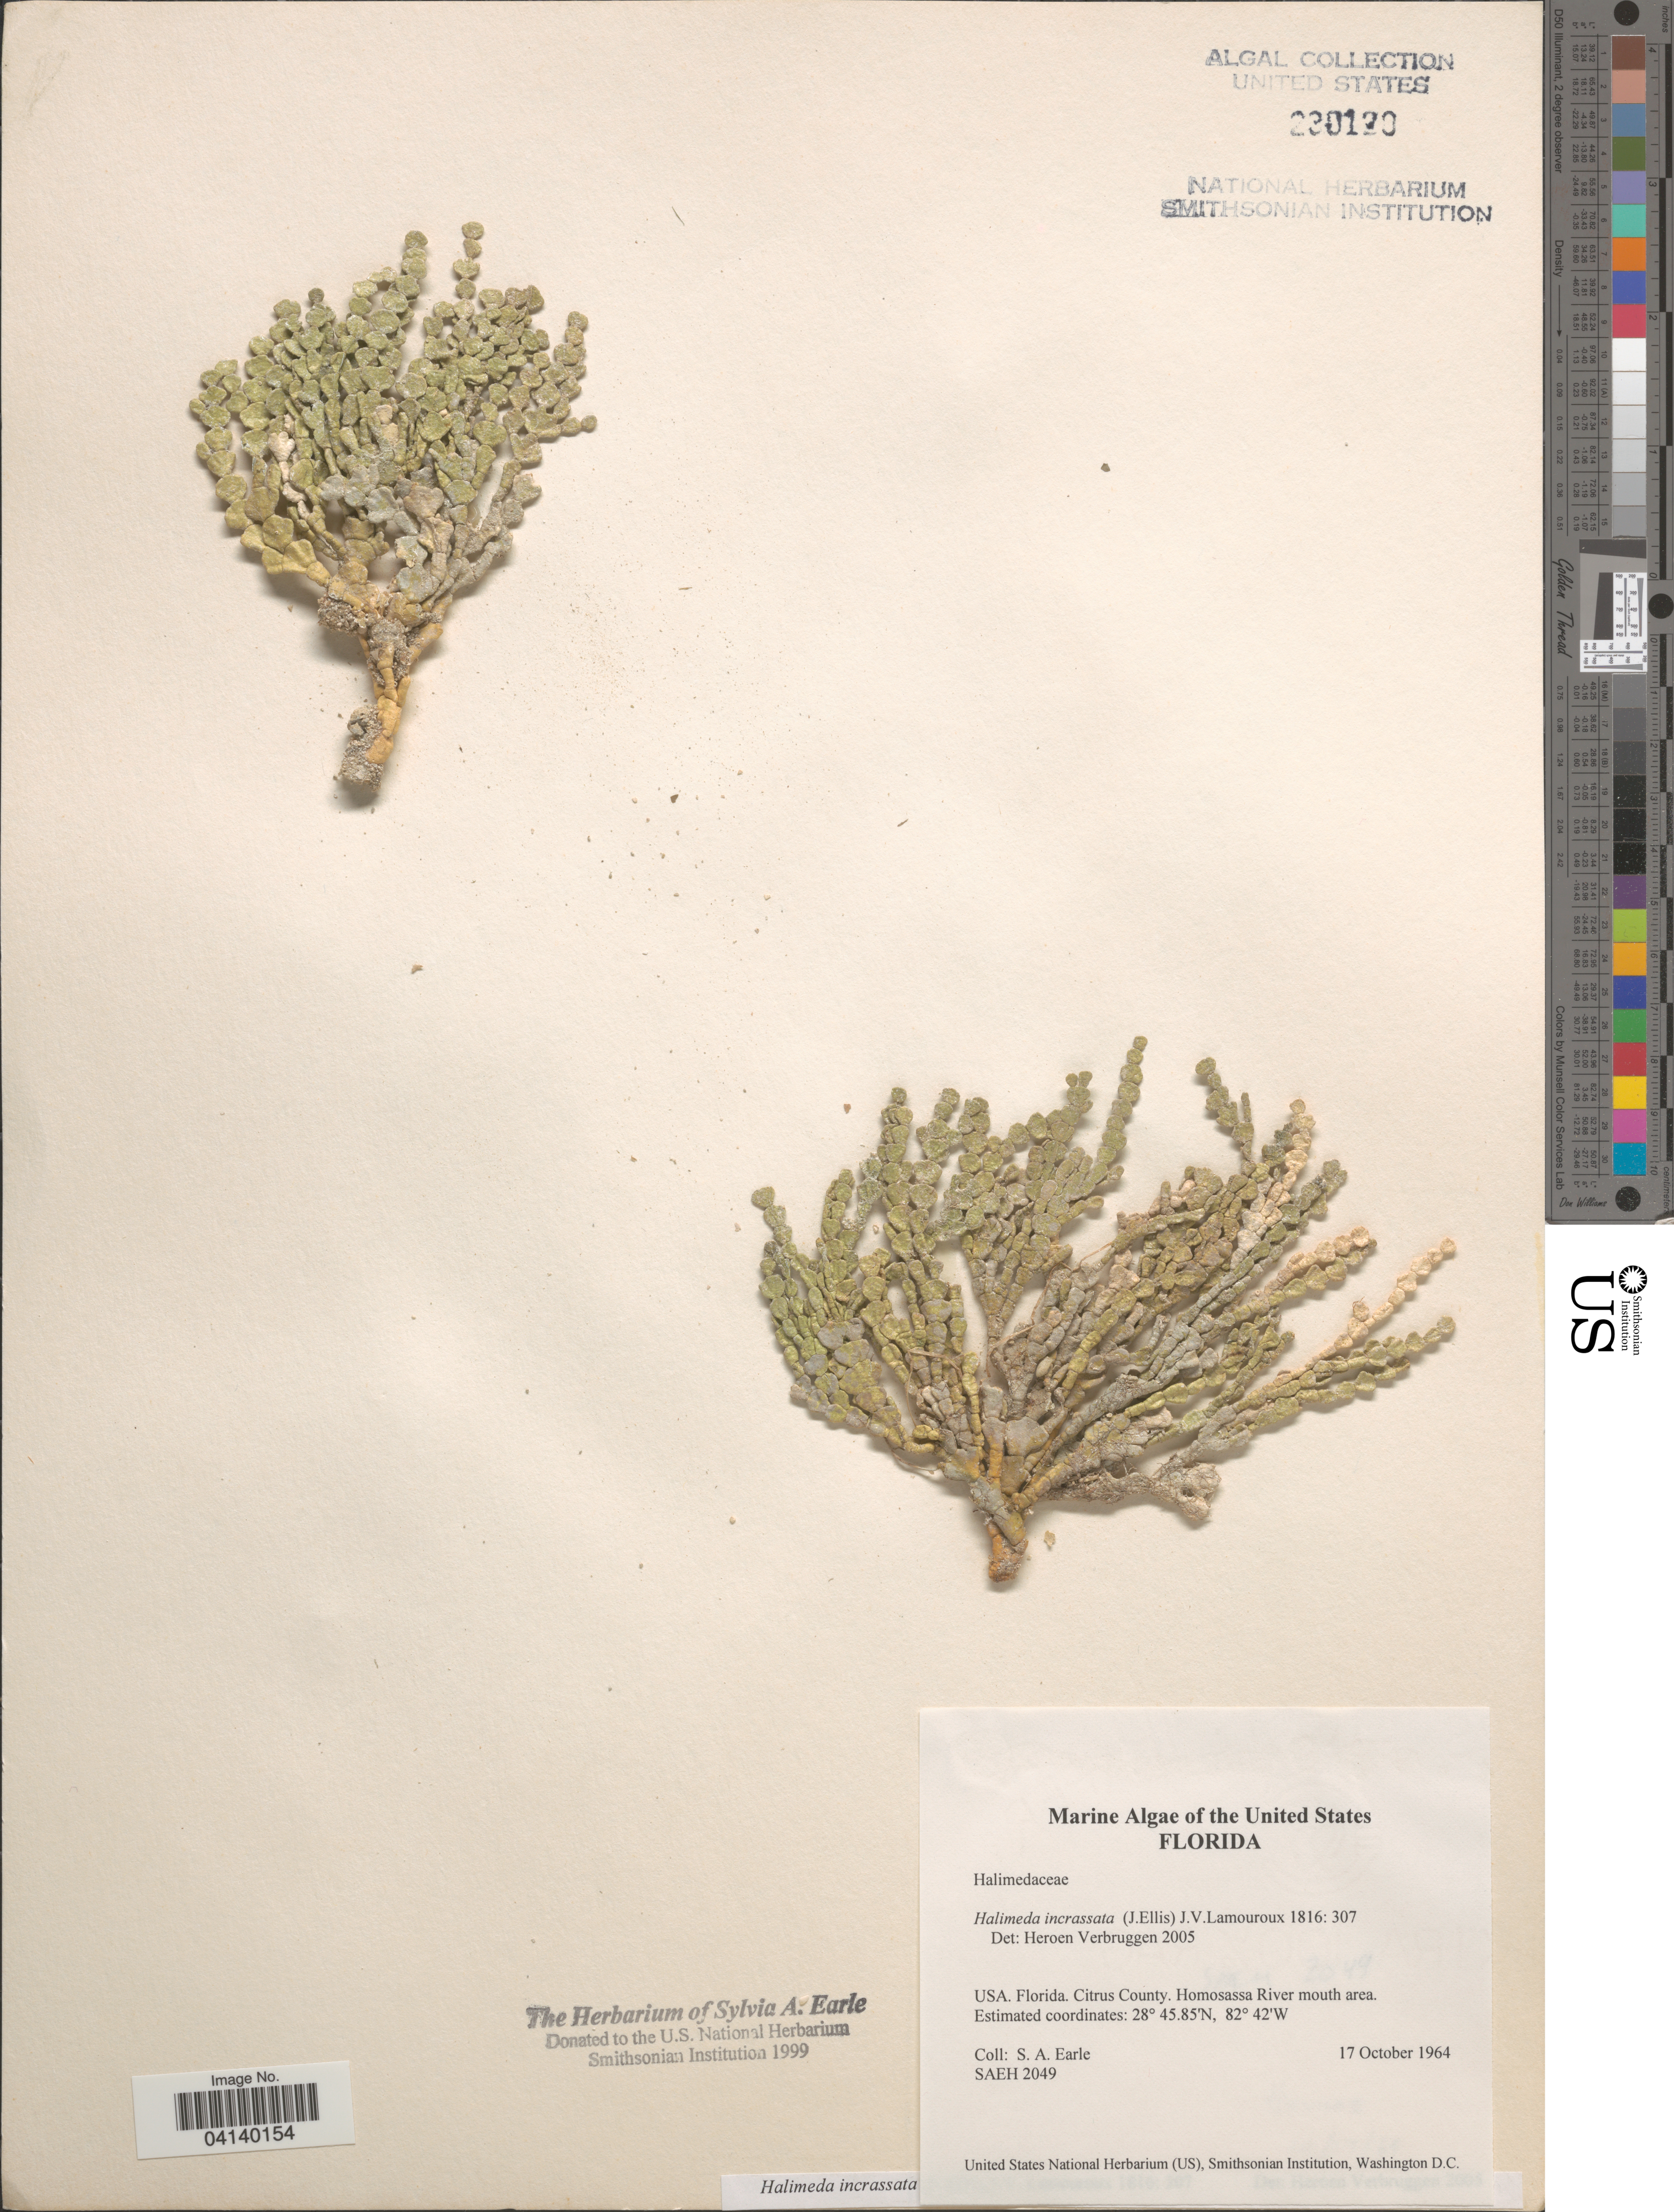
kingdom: Plantae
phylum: Chlorophyta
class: Ulvophyceae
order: Bryopsidales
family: Halimedaceae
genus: Halimeda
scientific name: Halimeda incrassata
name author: (J. Ellis) J.V.Lamouroux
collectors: S. A. Earle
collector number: SAEH2049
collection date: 1964-10-17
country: United States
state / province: Florida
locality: Citrus County. Homosassa River mouth area.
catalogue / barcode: US 230120